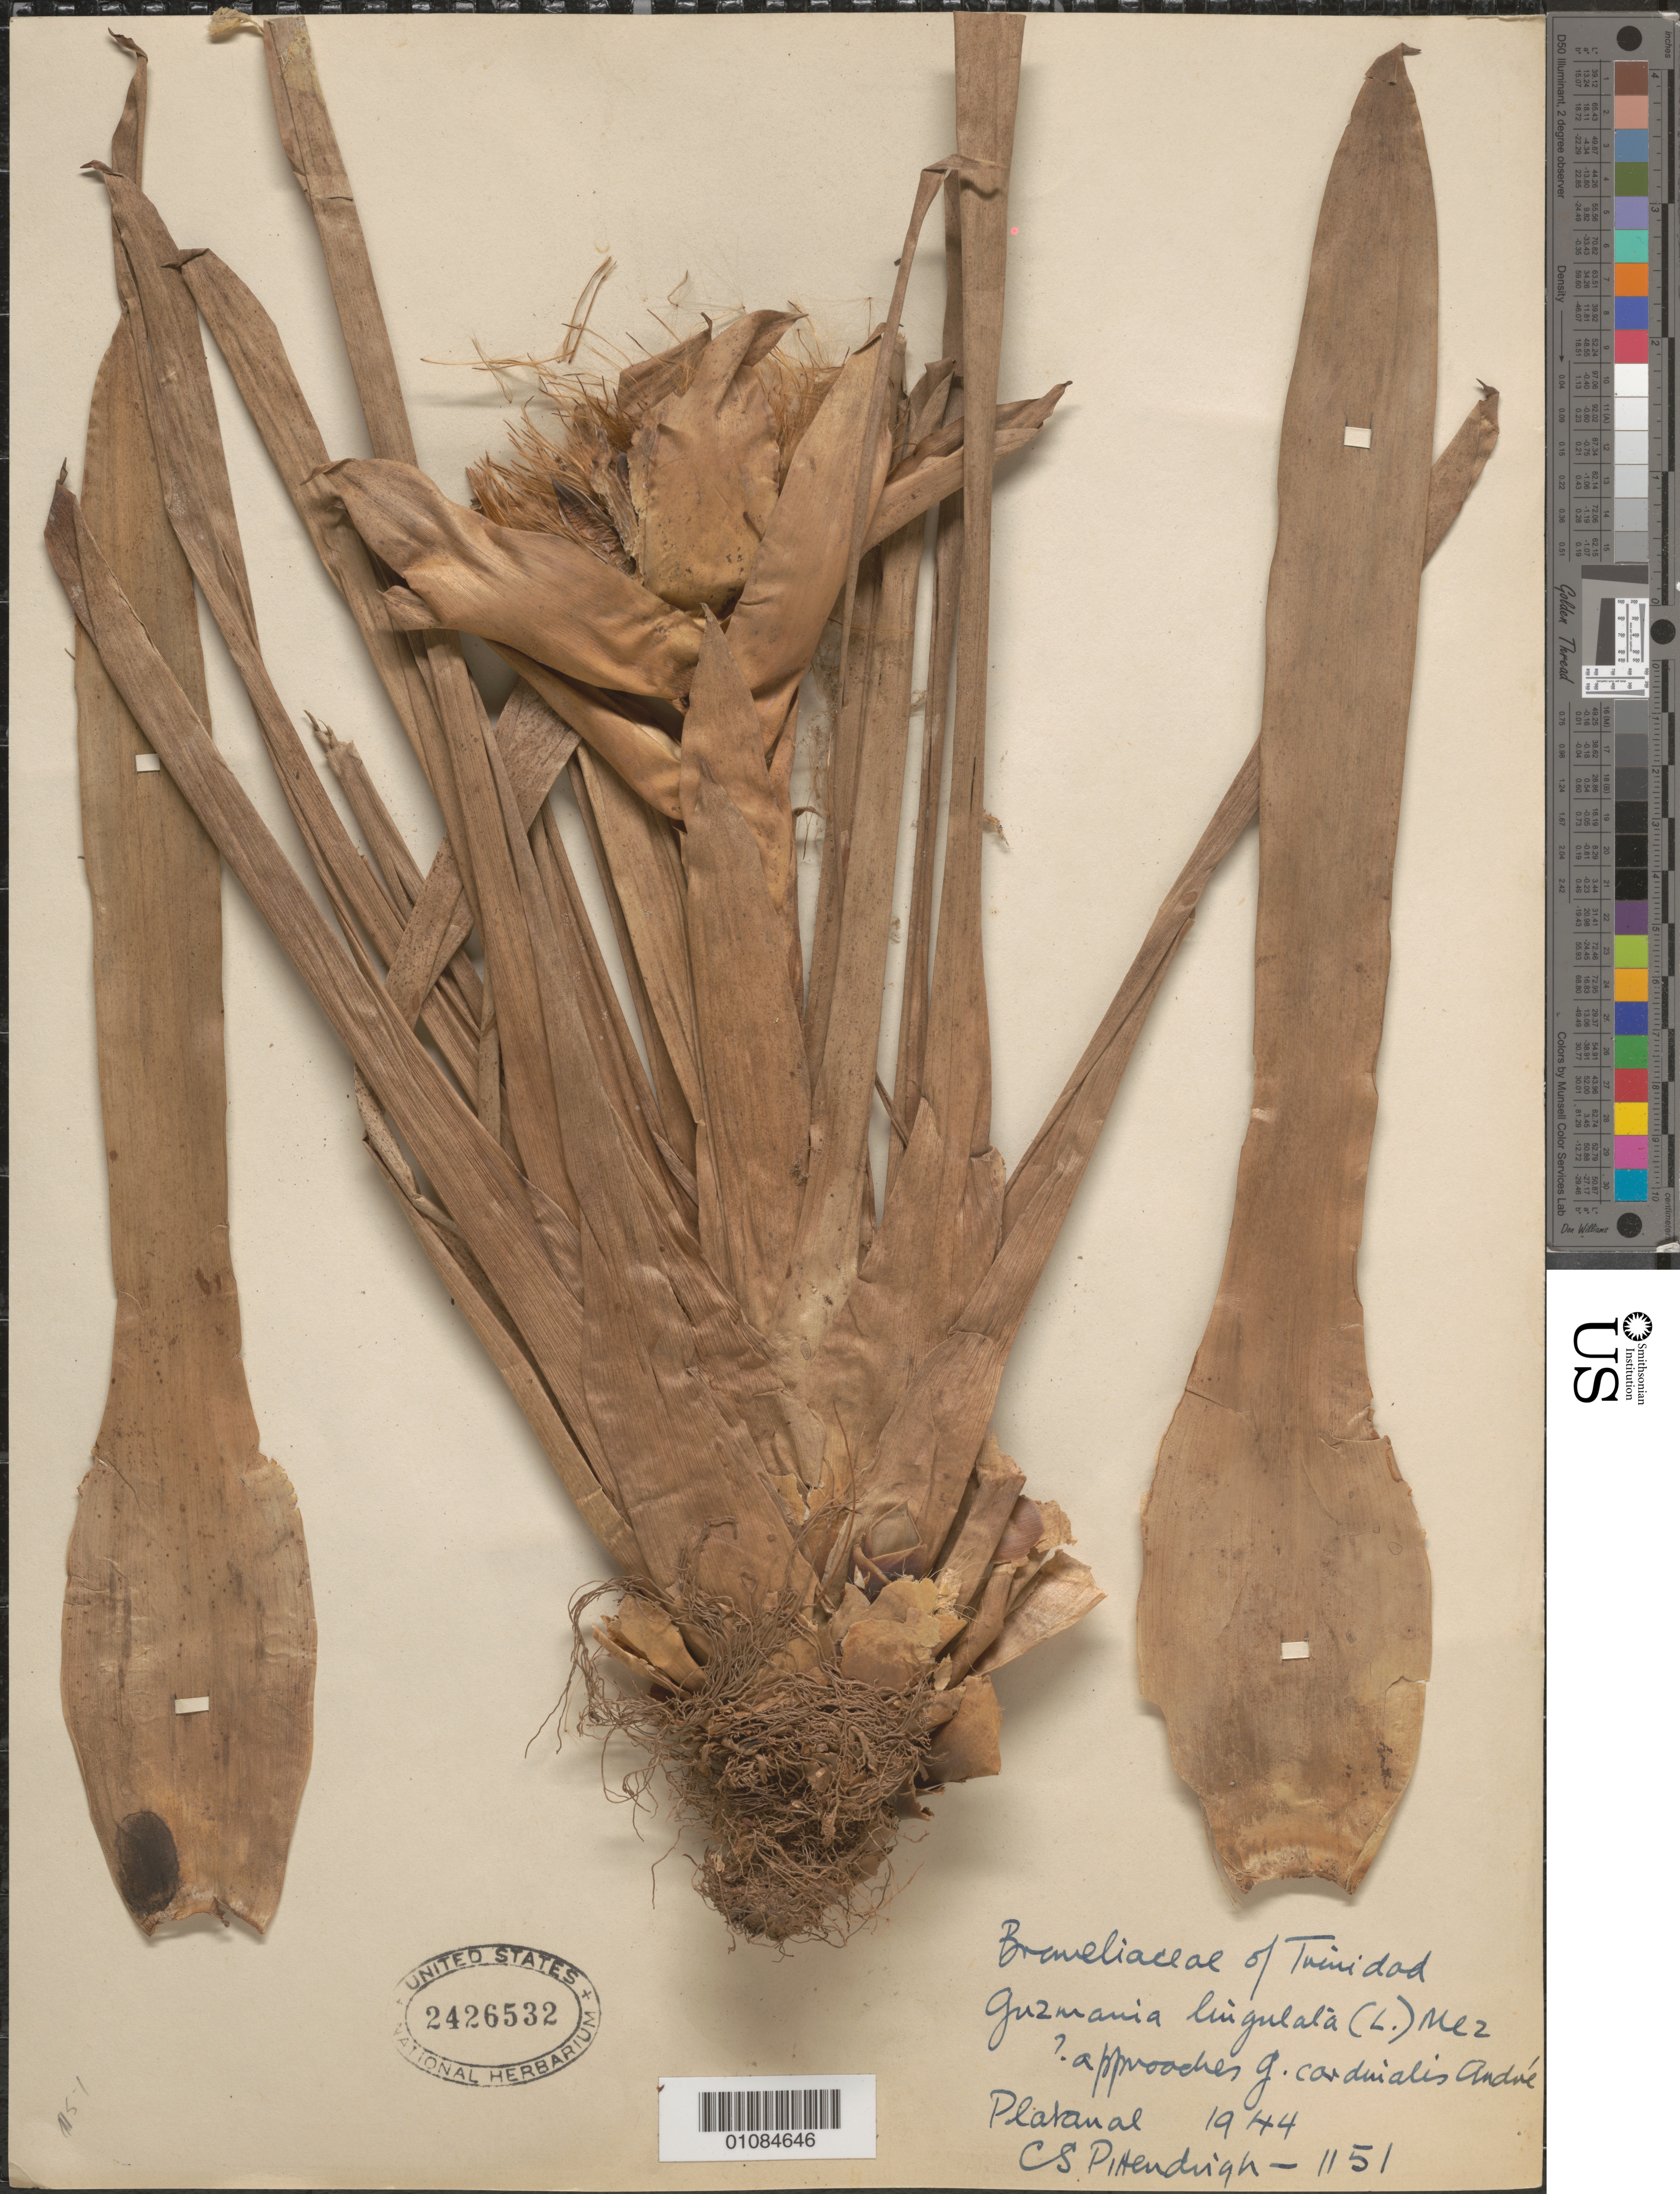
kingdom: Plantae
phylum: Tracheophyta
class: Liliopsida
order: Poales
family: Bromeliaceae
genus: Guzmania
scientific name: Guzmania lingulata var. lingulata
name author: (L.) Mez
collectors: C. S. Pittendrigh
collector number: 1151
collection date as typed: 1944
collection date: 1944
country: Trinidad and Tobago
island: Trinidad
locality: Platanal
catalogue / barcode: US 2426532